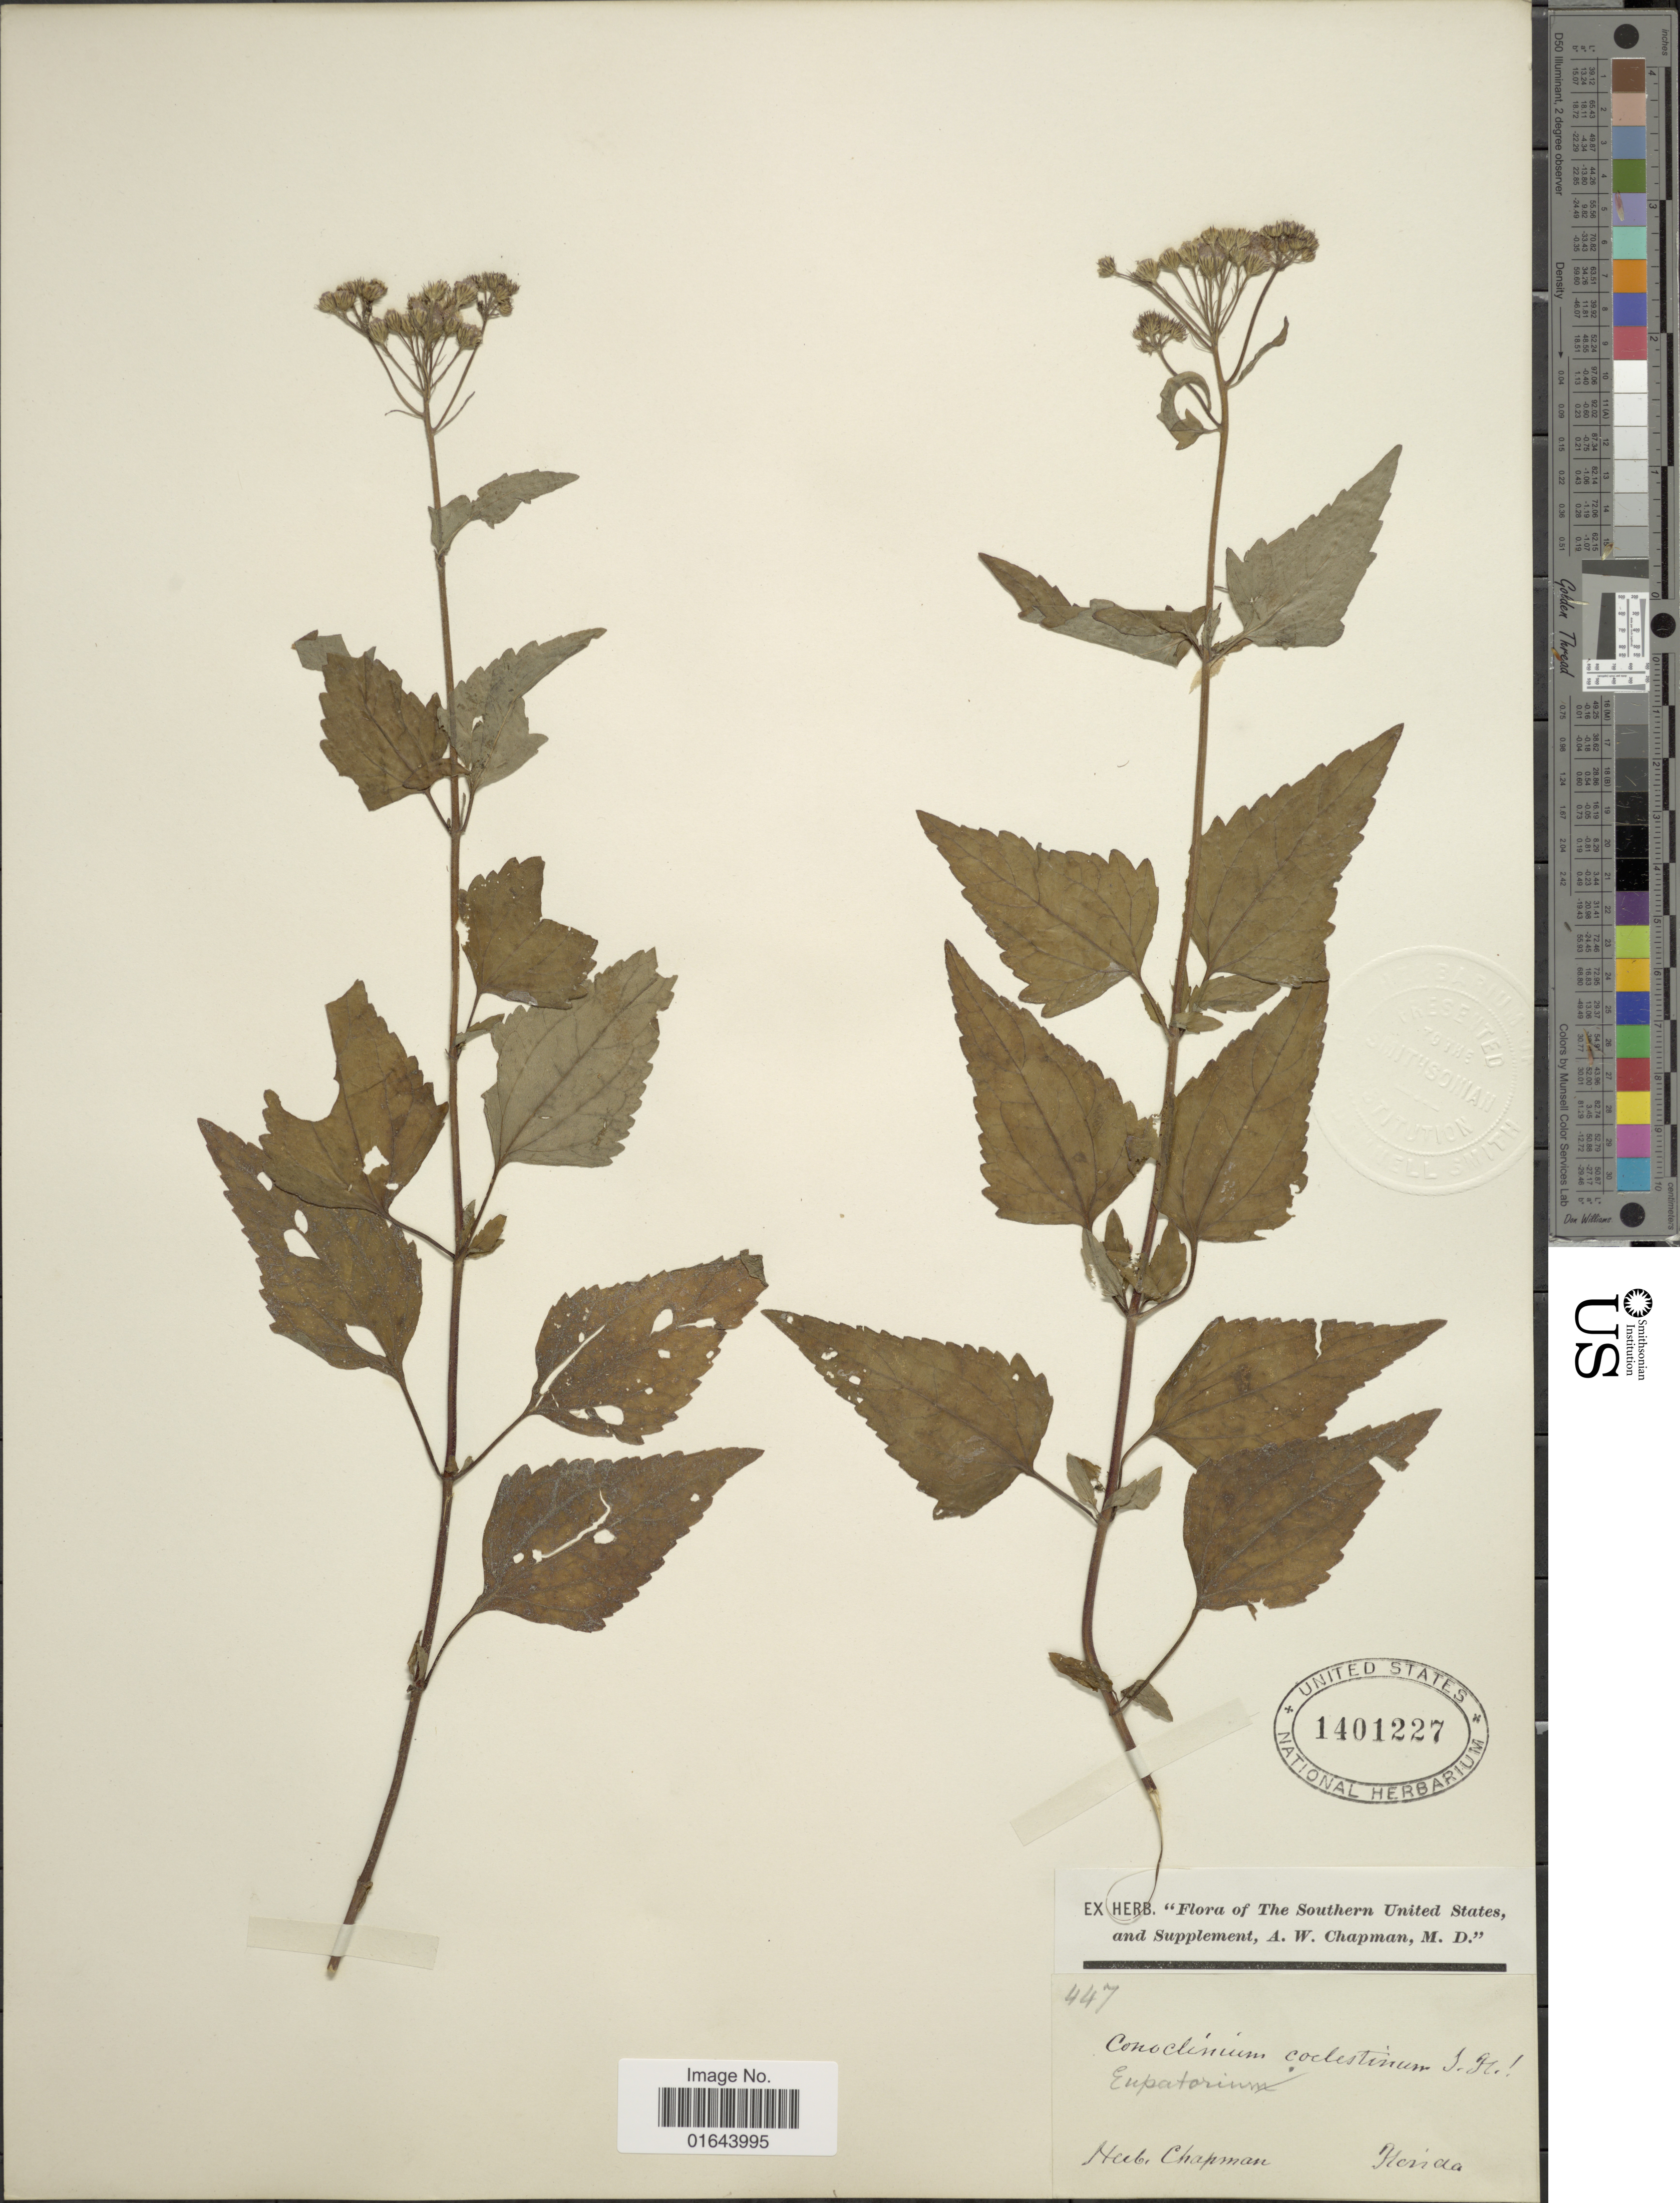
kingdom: Plantae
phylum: Tracheophyta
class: Magnoliopsida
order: Asterales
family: Asteraceae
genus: Conoclinium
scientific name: Conoclinium coelestinum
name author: (L.) DC.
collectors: ex herb. Chapman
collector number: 447?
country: United States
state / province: Florida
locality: Southern United States, and Supplement. Florida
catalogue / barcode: US 1401227